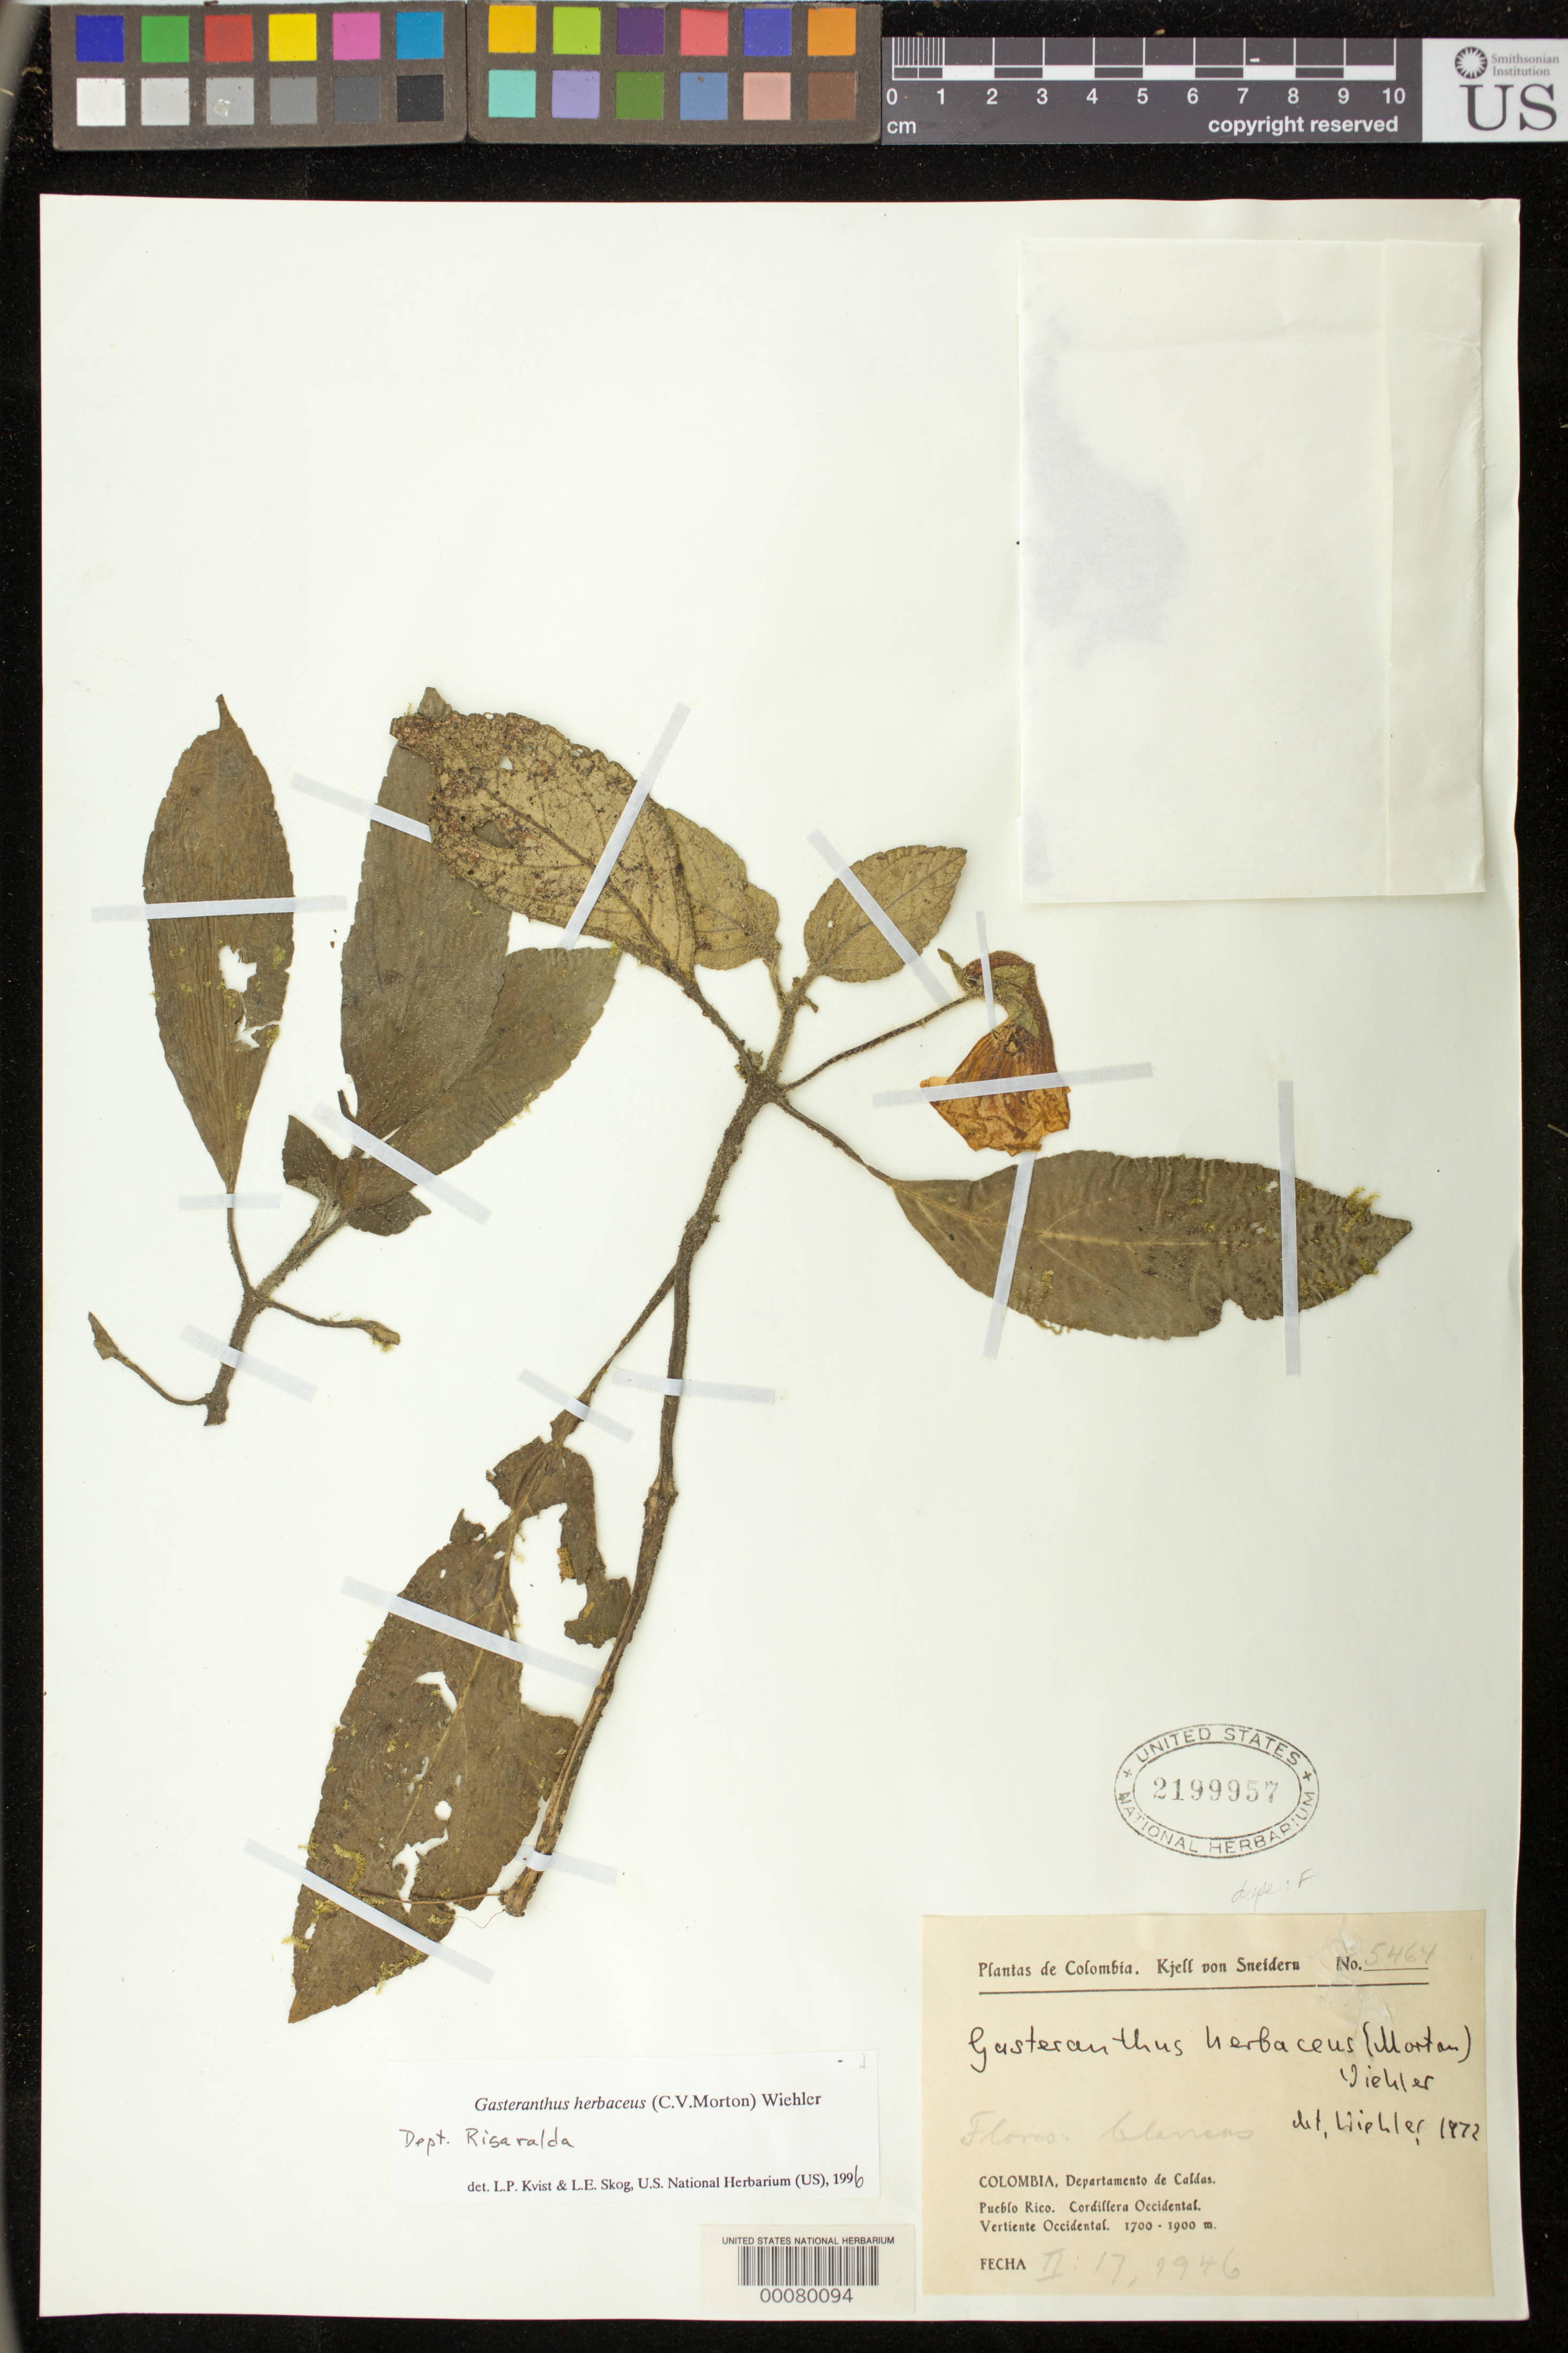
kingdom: Plantae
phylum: Tracheophyta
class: Magnoliopsida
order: Lamiales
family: Gesneriaceae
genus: Gasteranthus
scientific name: Gasteranthus herbaceus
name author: (C.V. Morton) Wiehler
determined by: Skog, Laurence E.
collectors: K. von Sneidern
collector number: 5464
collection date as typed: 17 Feb 1946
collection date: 1946-02-17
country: Colombia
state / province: Risaralda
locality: Depto. Caldas. Pueblo Rico, Cordillera Occidental. Vertiente Occidental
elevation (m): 1700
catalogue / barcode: US 2199957